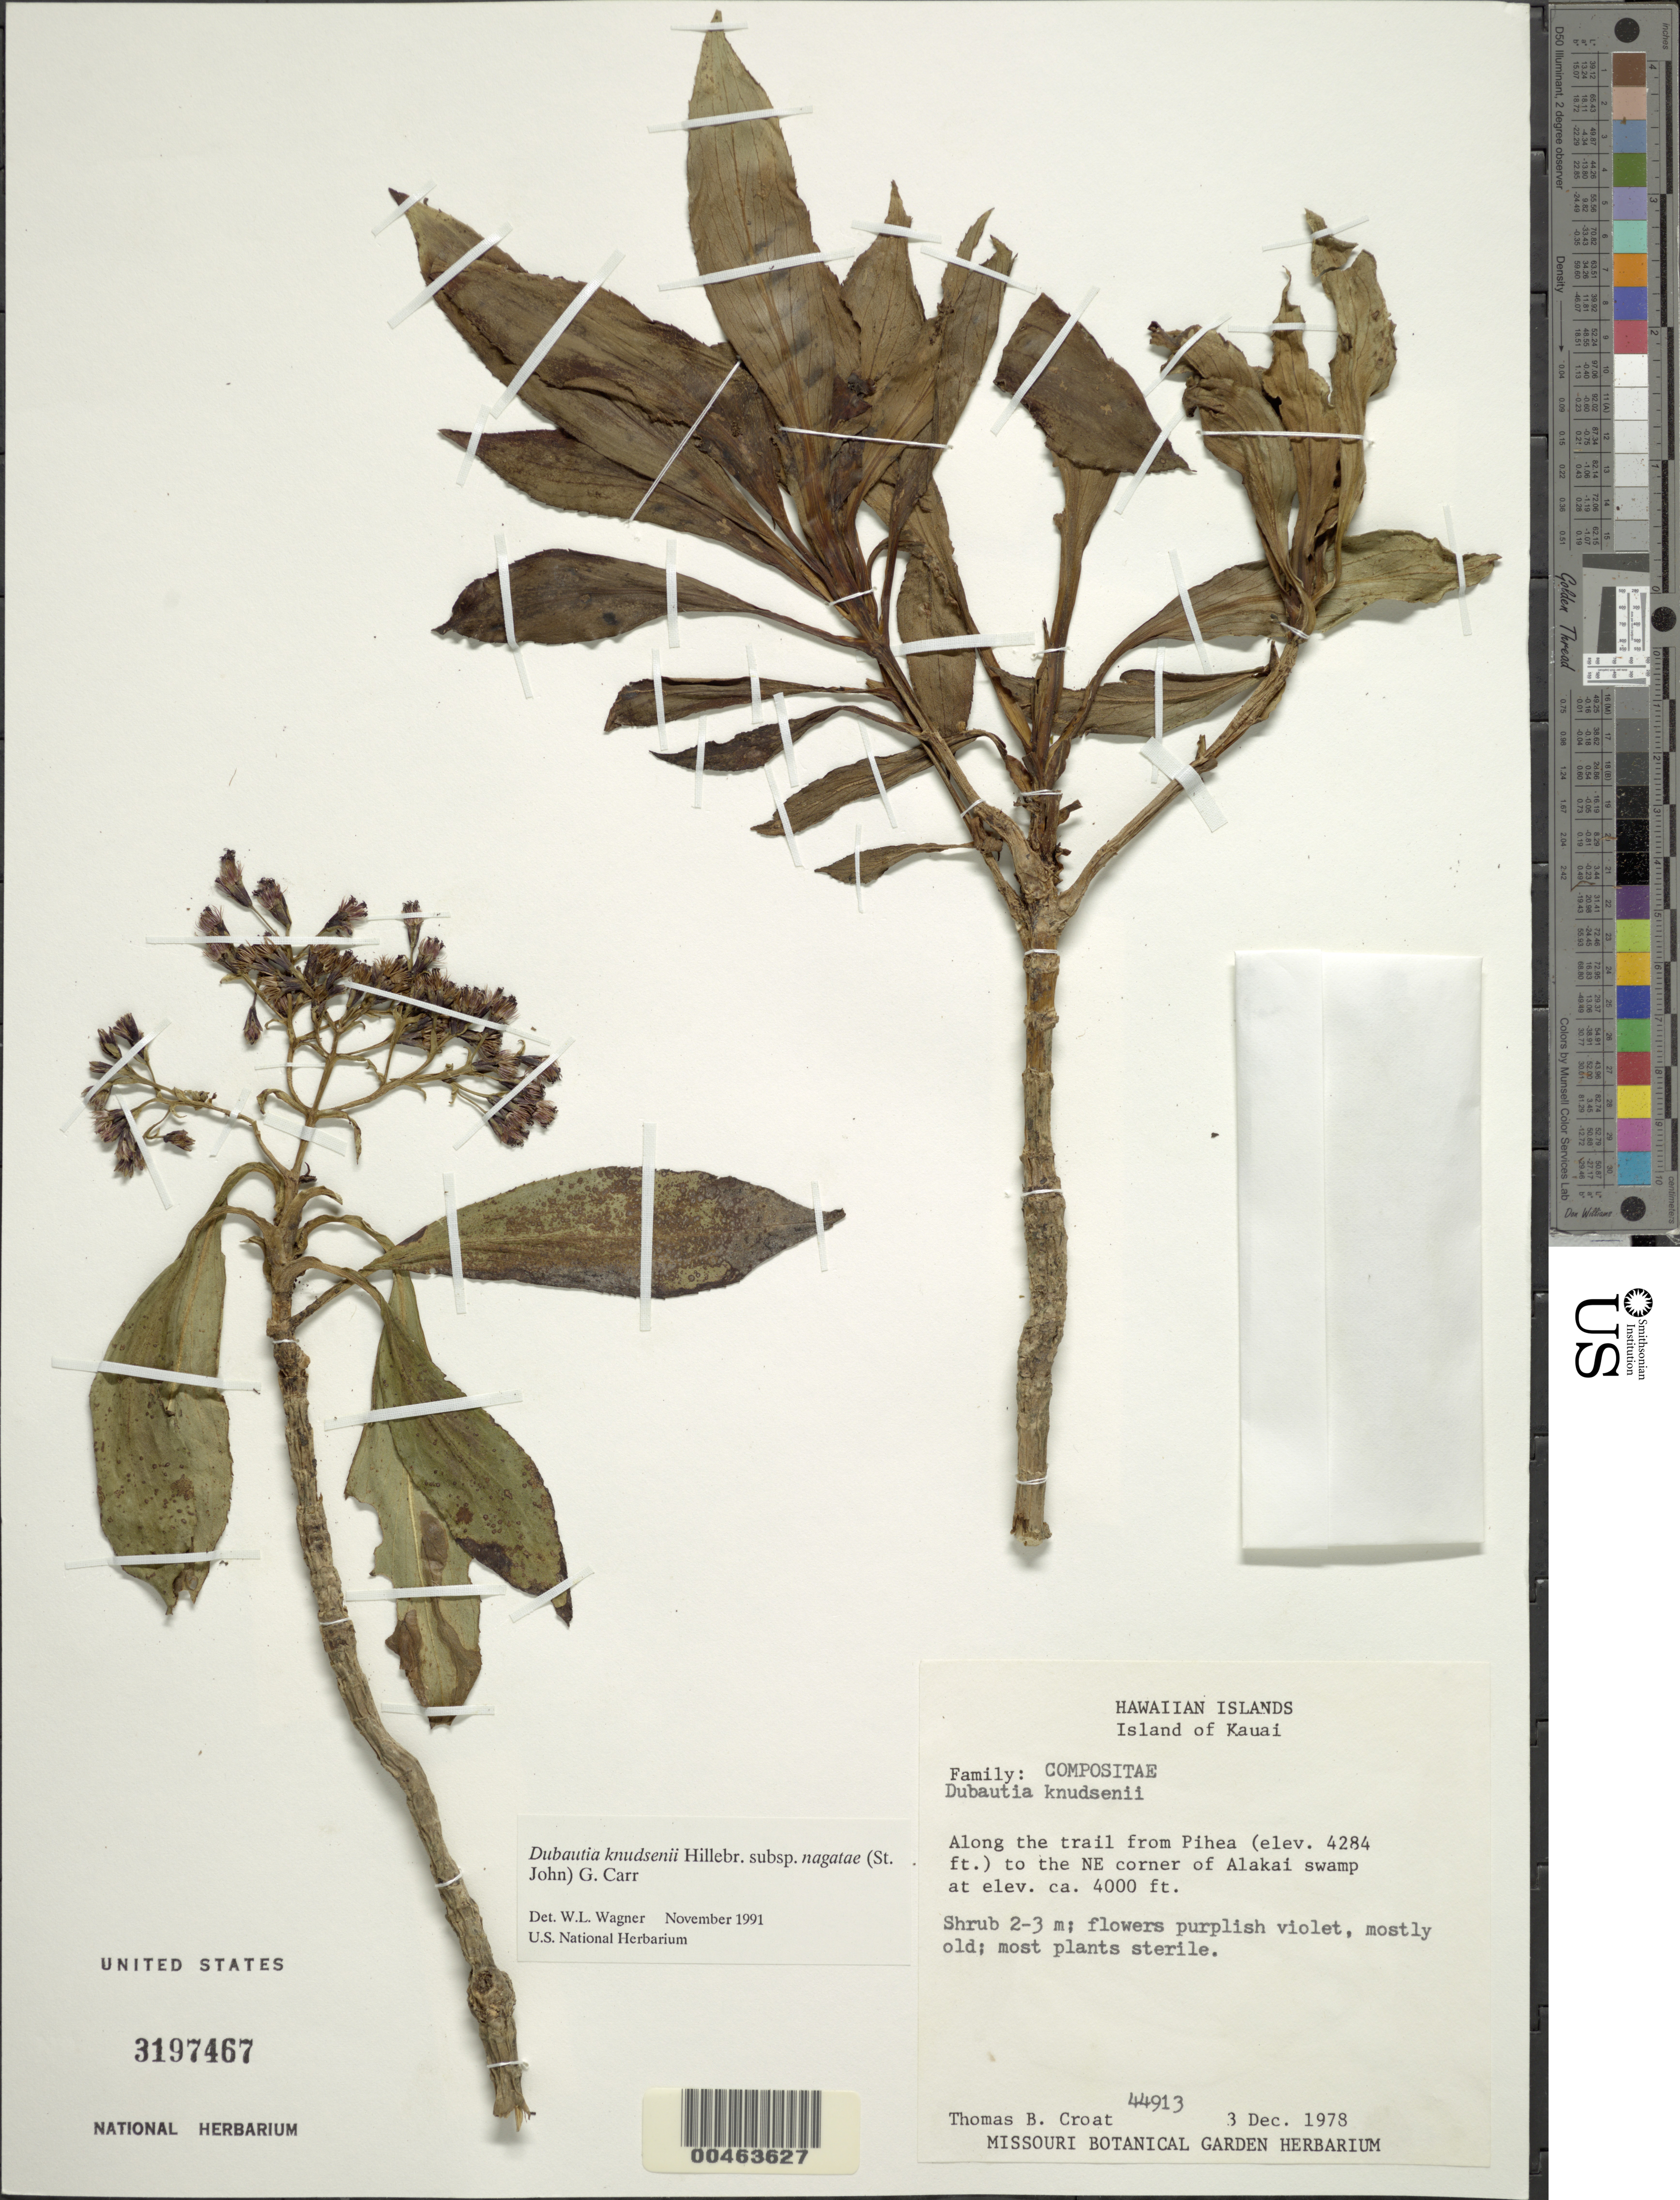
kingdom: Plantae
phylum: Tracheophyta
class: Magnoliopsida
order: Asterales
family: Asteraceae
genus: Dubautia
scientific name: Dubautia knudsenii subsp. nagatae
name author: (H. St. John) G.D. Carr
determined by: Wagner, W. L., (BOT), Smithsonian Institution - National Museum of Natural History (UNITED STATES)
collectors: T. B. Croat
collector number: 44913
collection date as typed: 3 Dec 1978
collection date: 1978-12-03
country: United States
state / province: Hawaii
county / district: Kauai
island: Kaua'i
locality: Along the trail from Pihea to the NE corner of Alakai swamp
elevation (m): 1219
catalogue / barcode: US 3197467